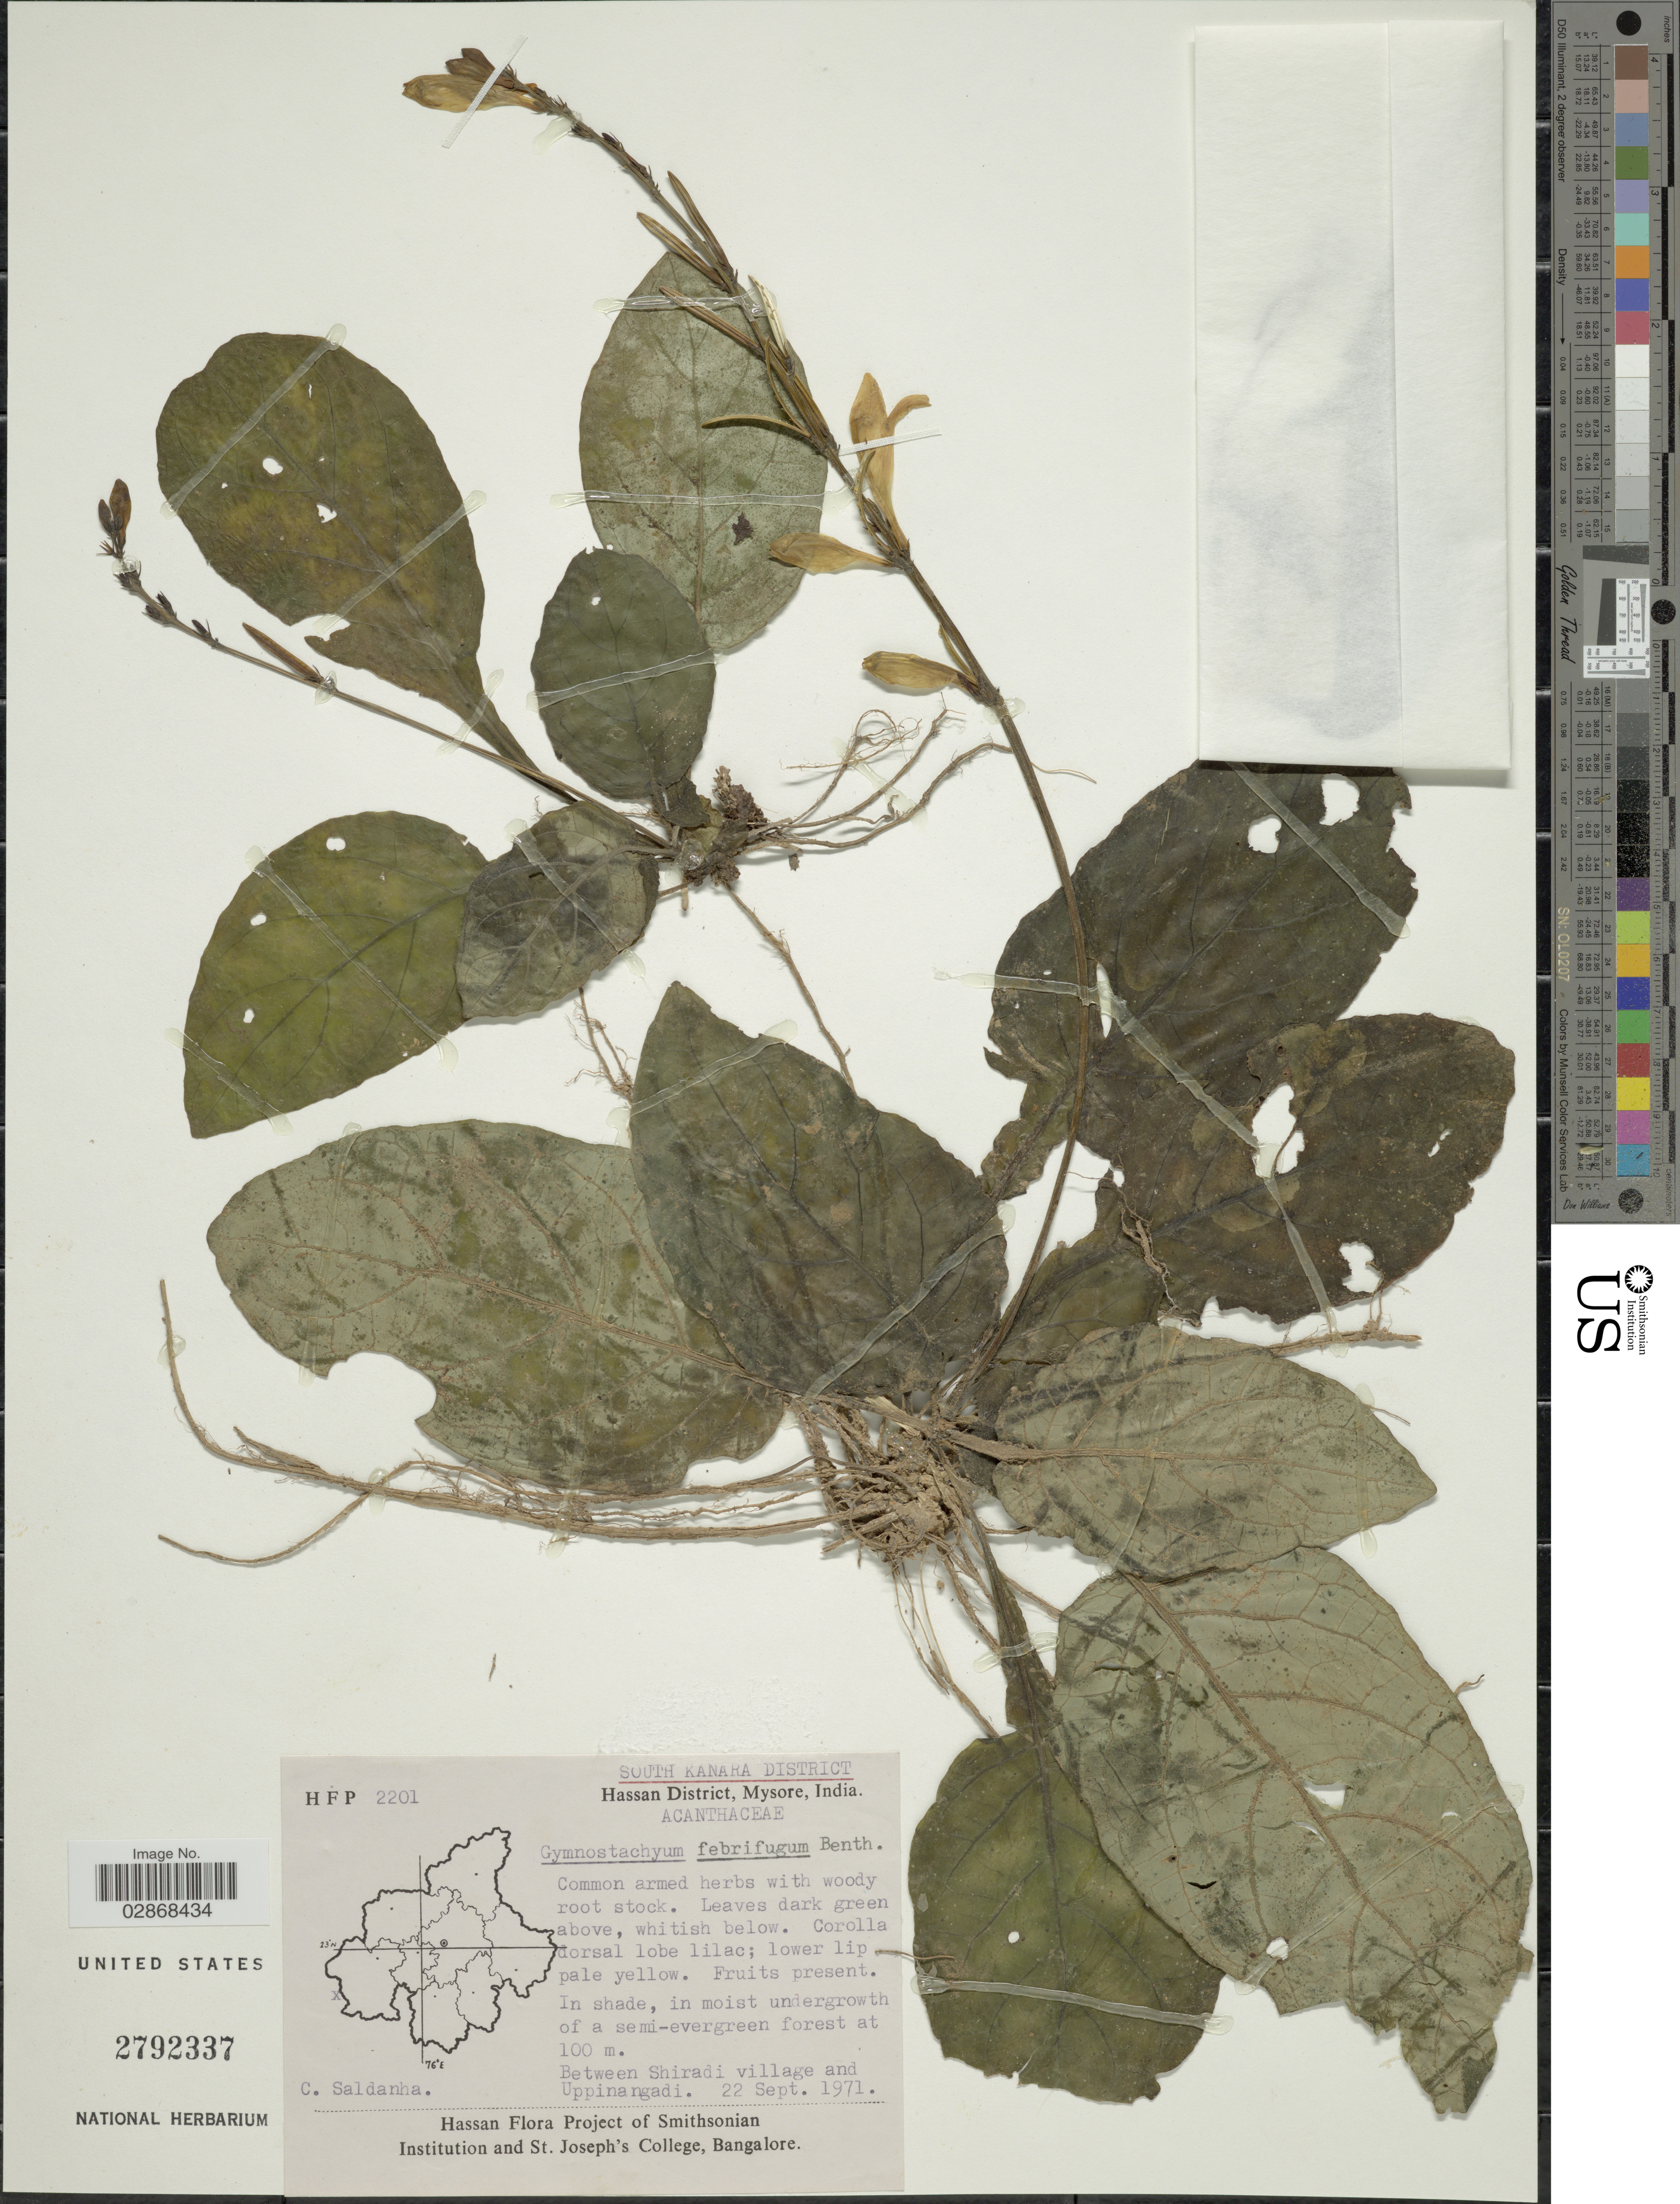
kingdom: Plantae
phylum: Tracheophyta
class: Magnoliopsida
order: Lamiales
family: Acanthaceae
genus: Gymnostachyum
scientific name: Gymnostachyum febrifugum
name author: Benth.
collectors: C. Saldanha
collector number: HFP2201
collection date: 1971-09-22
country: India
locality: South Kanara District. Hassan District, Mysore. Between Shiradi village and Uppinangadi.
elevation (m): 100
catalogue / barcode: US 2792337